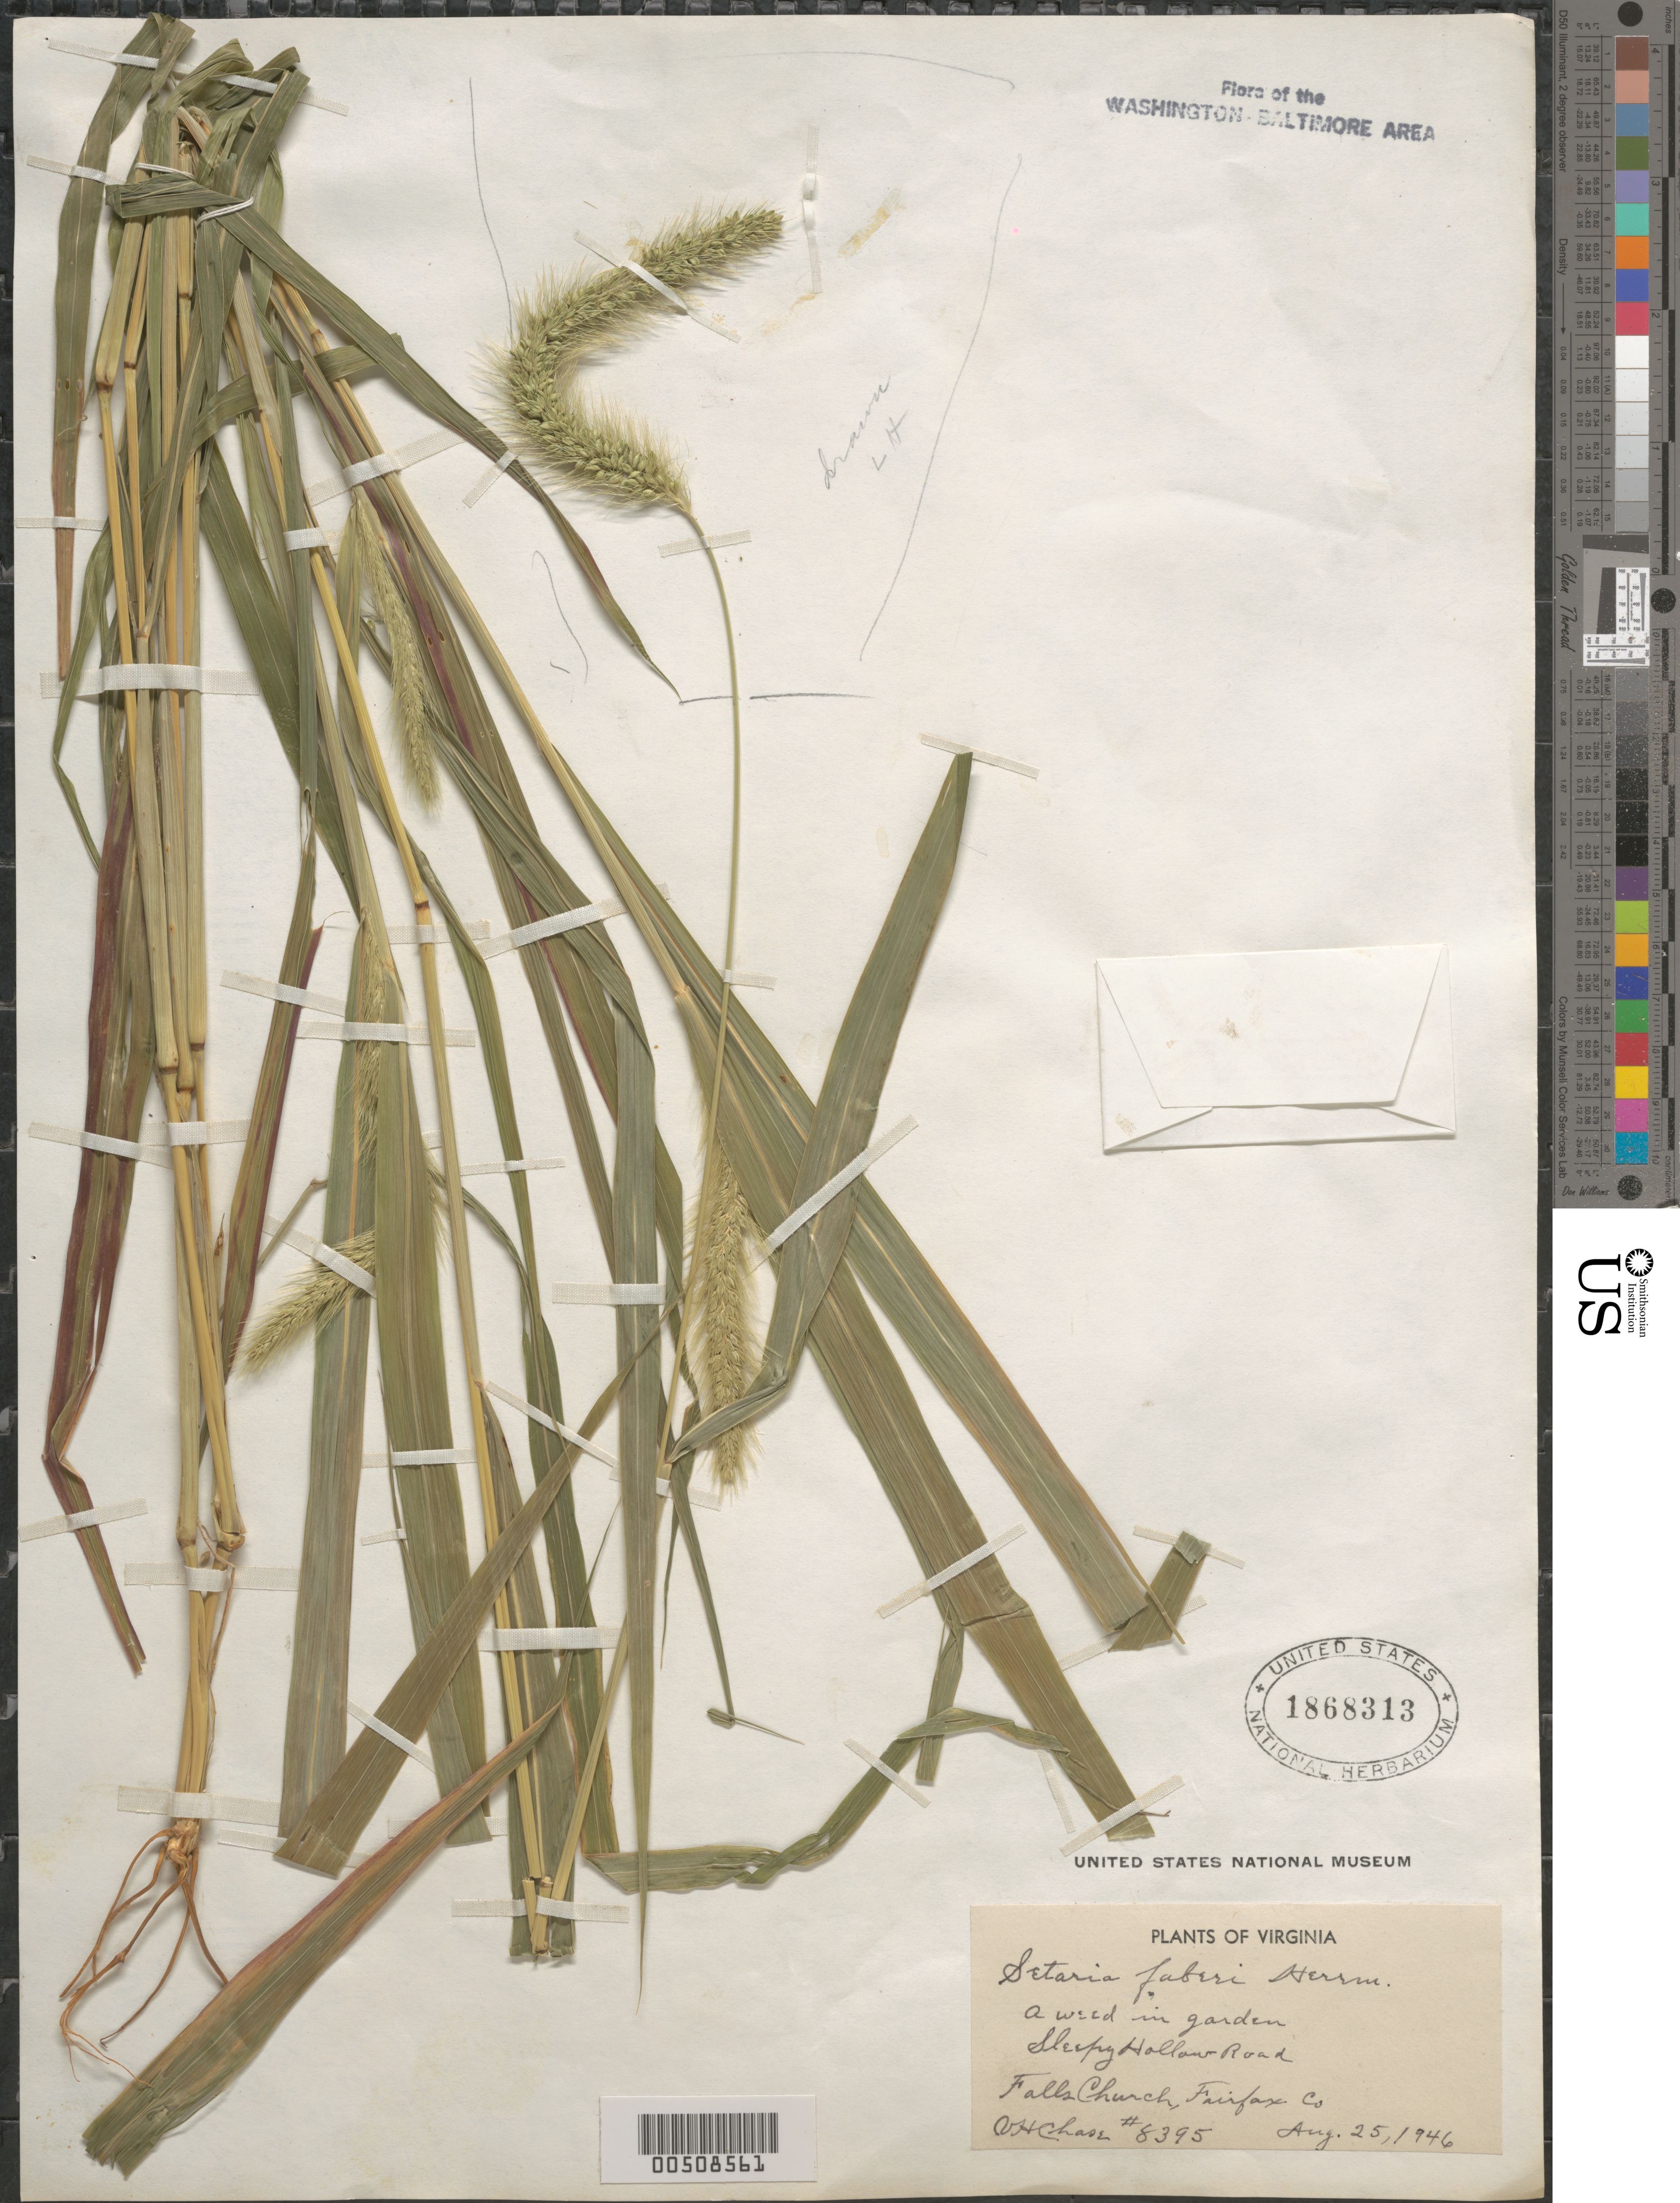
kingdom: Plantae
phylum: Tracheophyta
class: Liliopsida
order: Poales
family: Poaceae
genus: Setaria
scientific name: Setaria faberi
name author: R.A.W. Herrm.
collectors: V. H. Chase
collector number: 8395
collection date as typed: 25 Aug 1946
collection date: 1946-08-25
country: United States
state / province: Virginia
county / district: Fairfax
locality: Falls Church, Sleepy Hollow Pond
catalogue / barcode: US 1868313